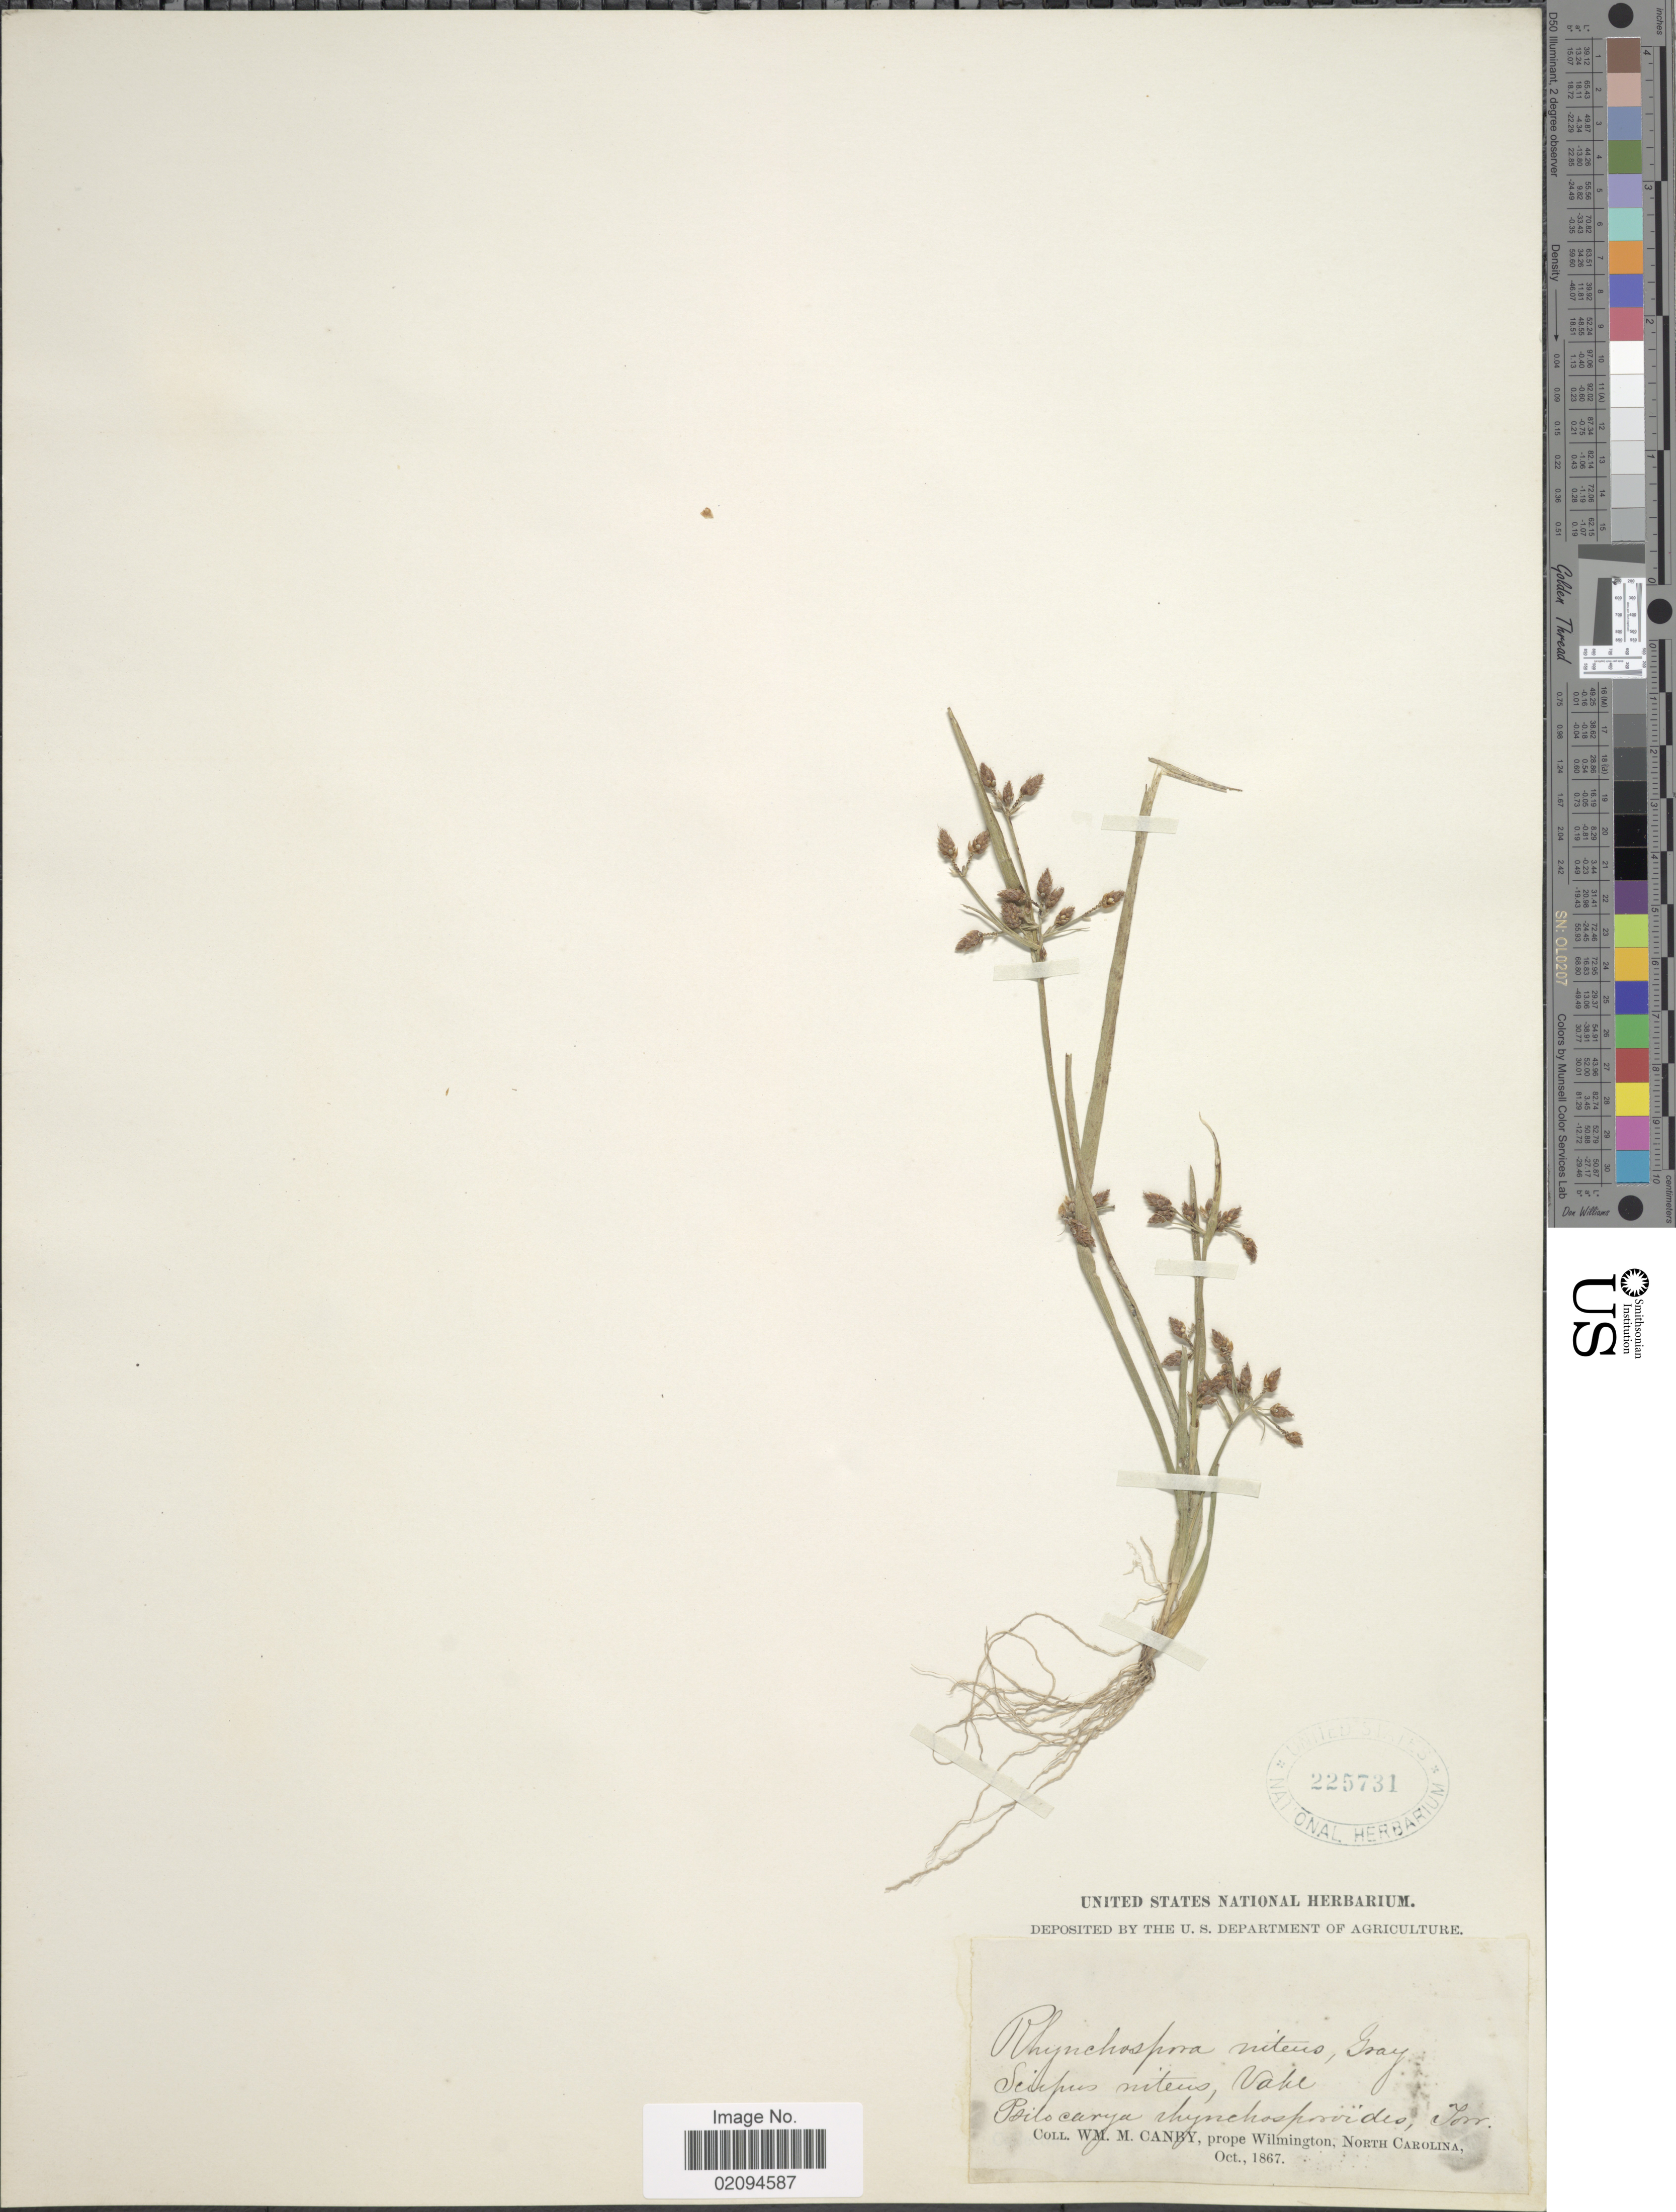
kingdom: Plantae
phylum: Tracheophyta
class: Liliopsida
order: Poales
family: Cyperaceae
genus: Rhynchospora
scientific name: Rhynchospora nitens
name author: (Vahl) A. Gray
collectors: W. M. Canby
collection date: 1867-10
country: United States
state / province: North Carolina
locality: Prope Wilmington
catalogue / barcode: US 225731